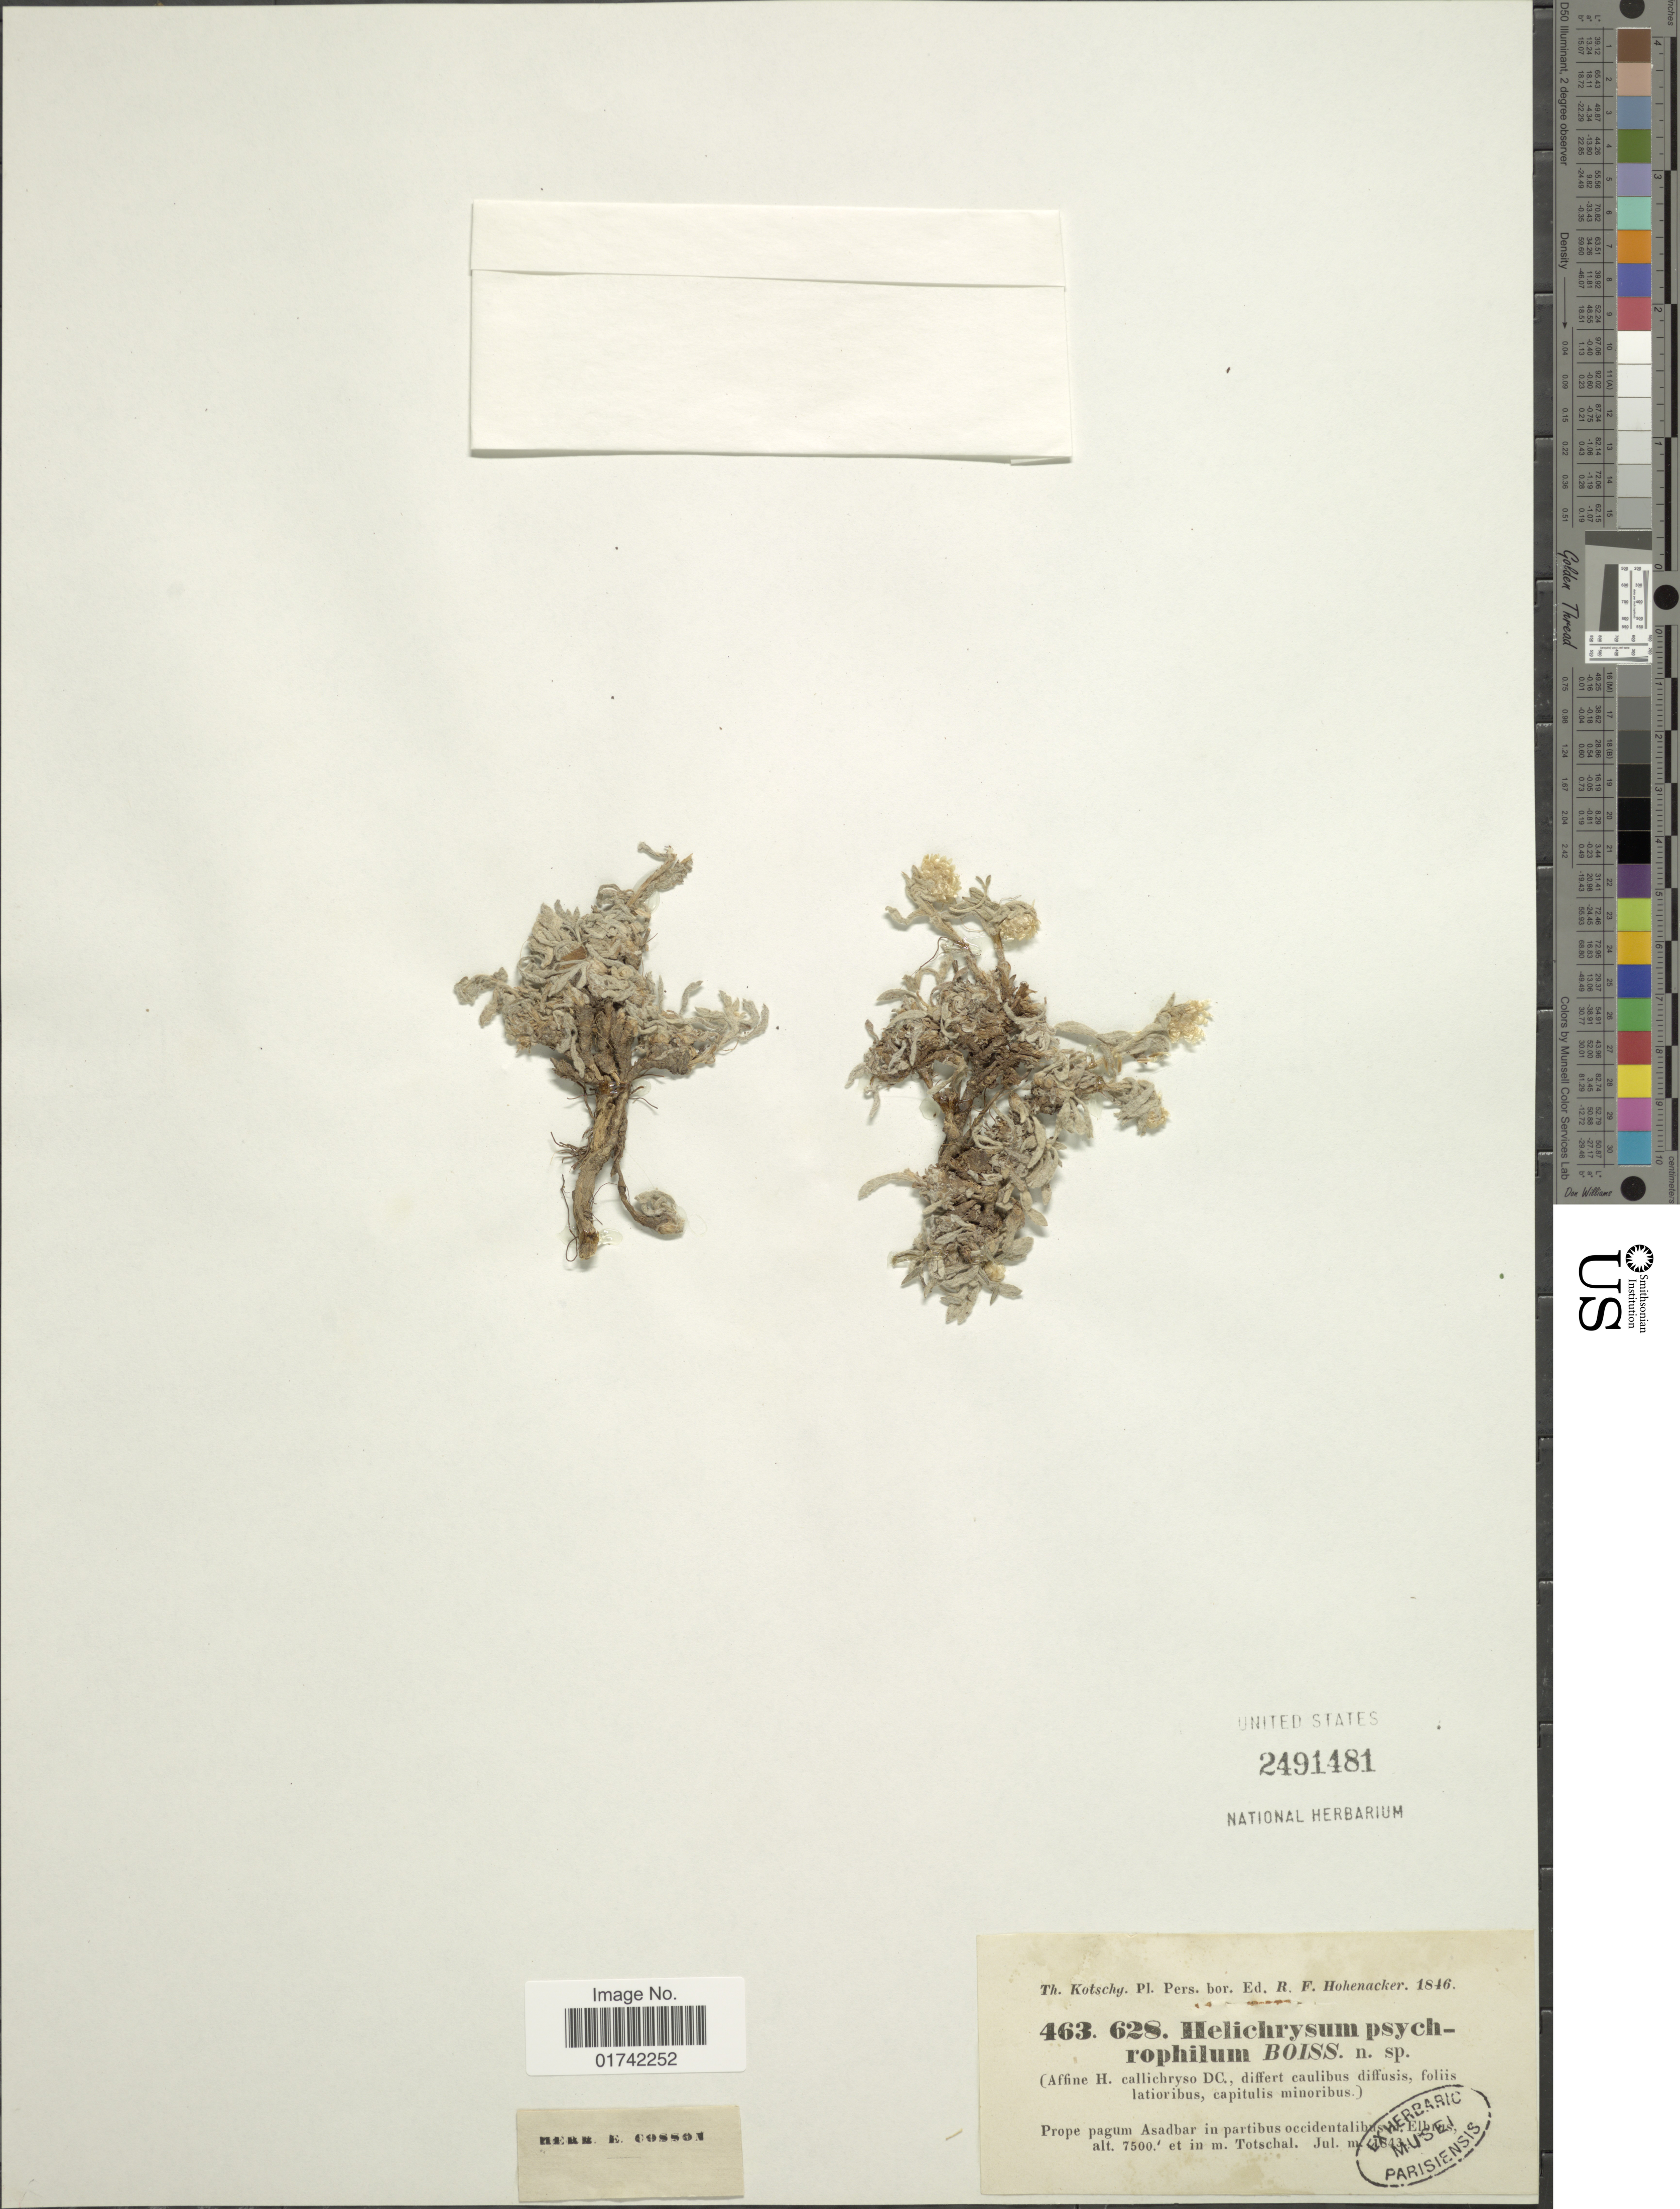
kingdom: Plantae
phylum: Tracheophyta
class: Magnoliopsida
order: Asterales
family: Asteraceae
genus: Helichrysum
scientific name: Helichrysum psychrophilum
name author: Boiss.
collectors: K. G. Kotschy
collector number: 463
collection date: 1843-07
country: Iran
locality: Prope pagum Asadbar in partibus occidentalibus, et in. Totschal.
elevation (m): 2286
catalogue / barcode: US 2491481